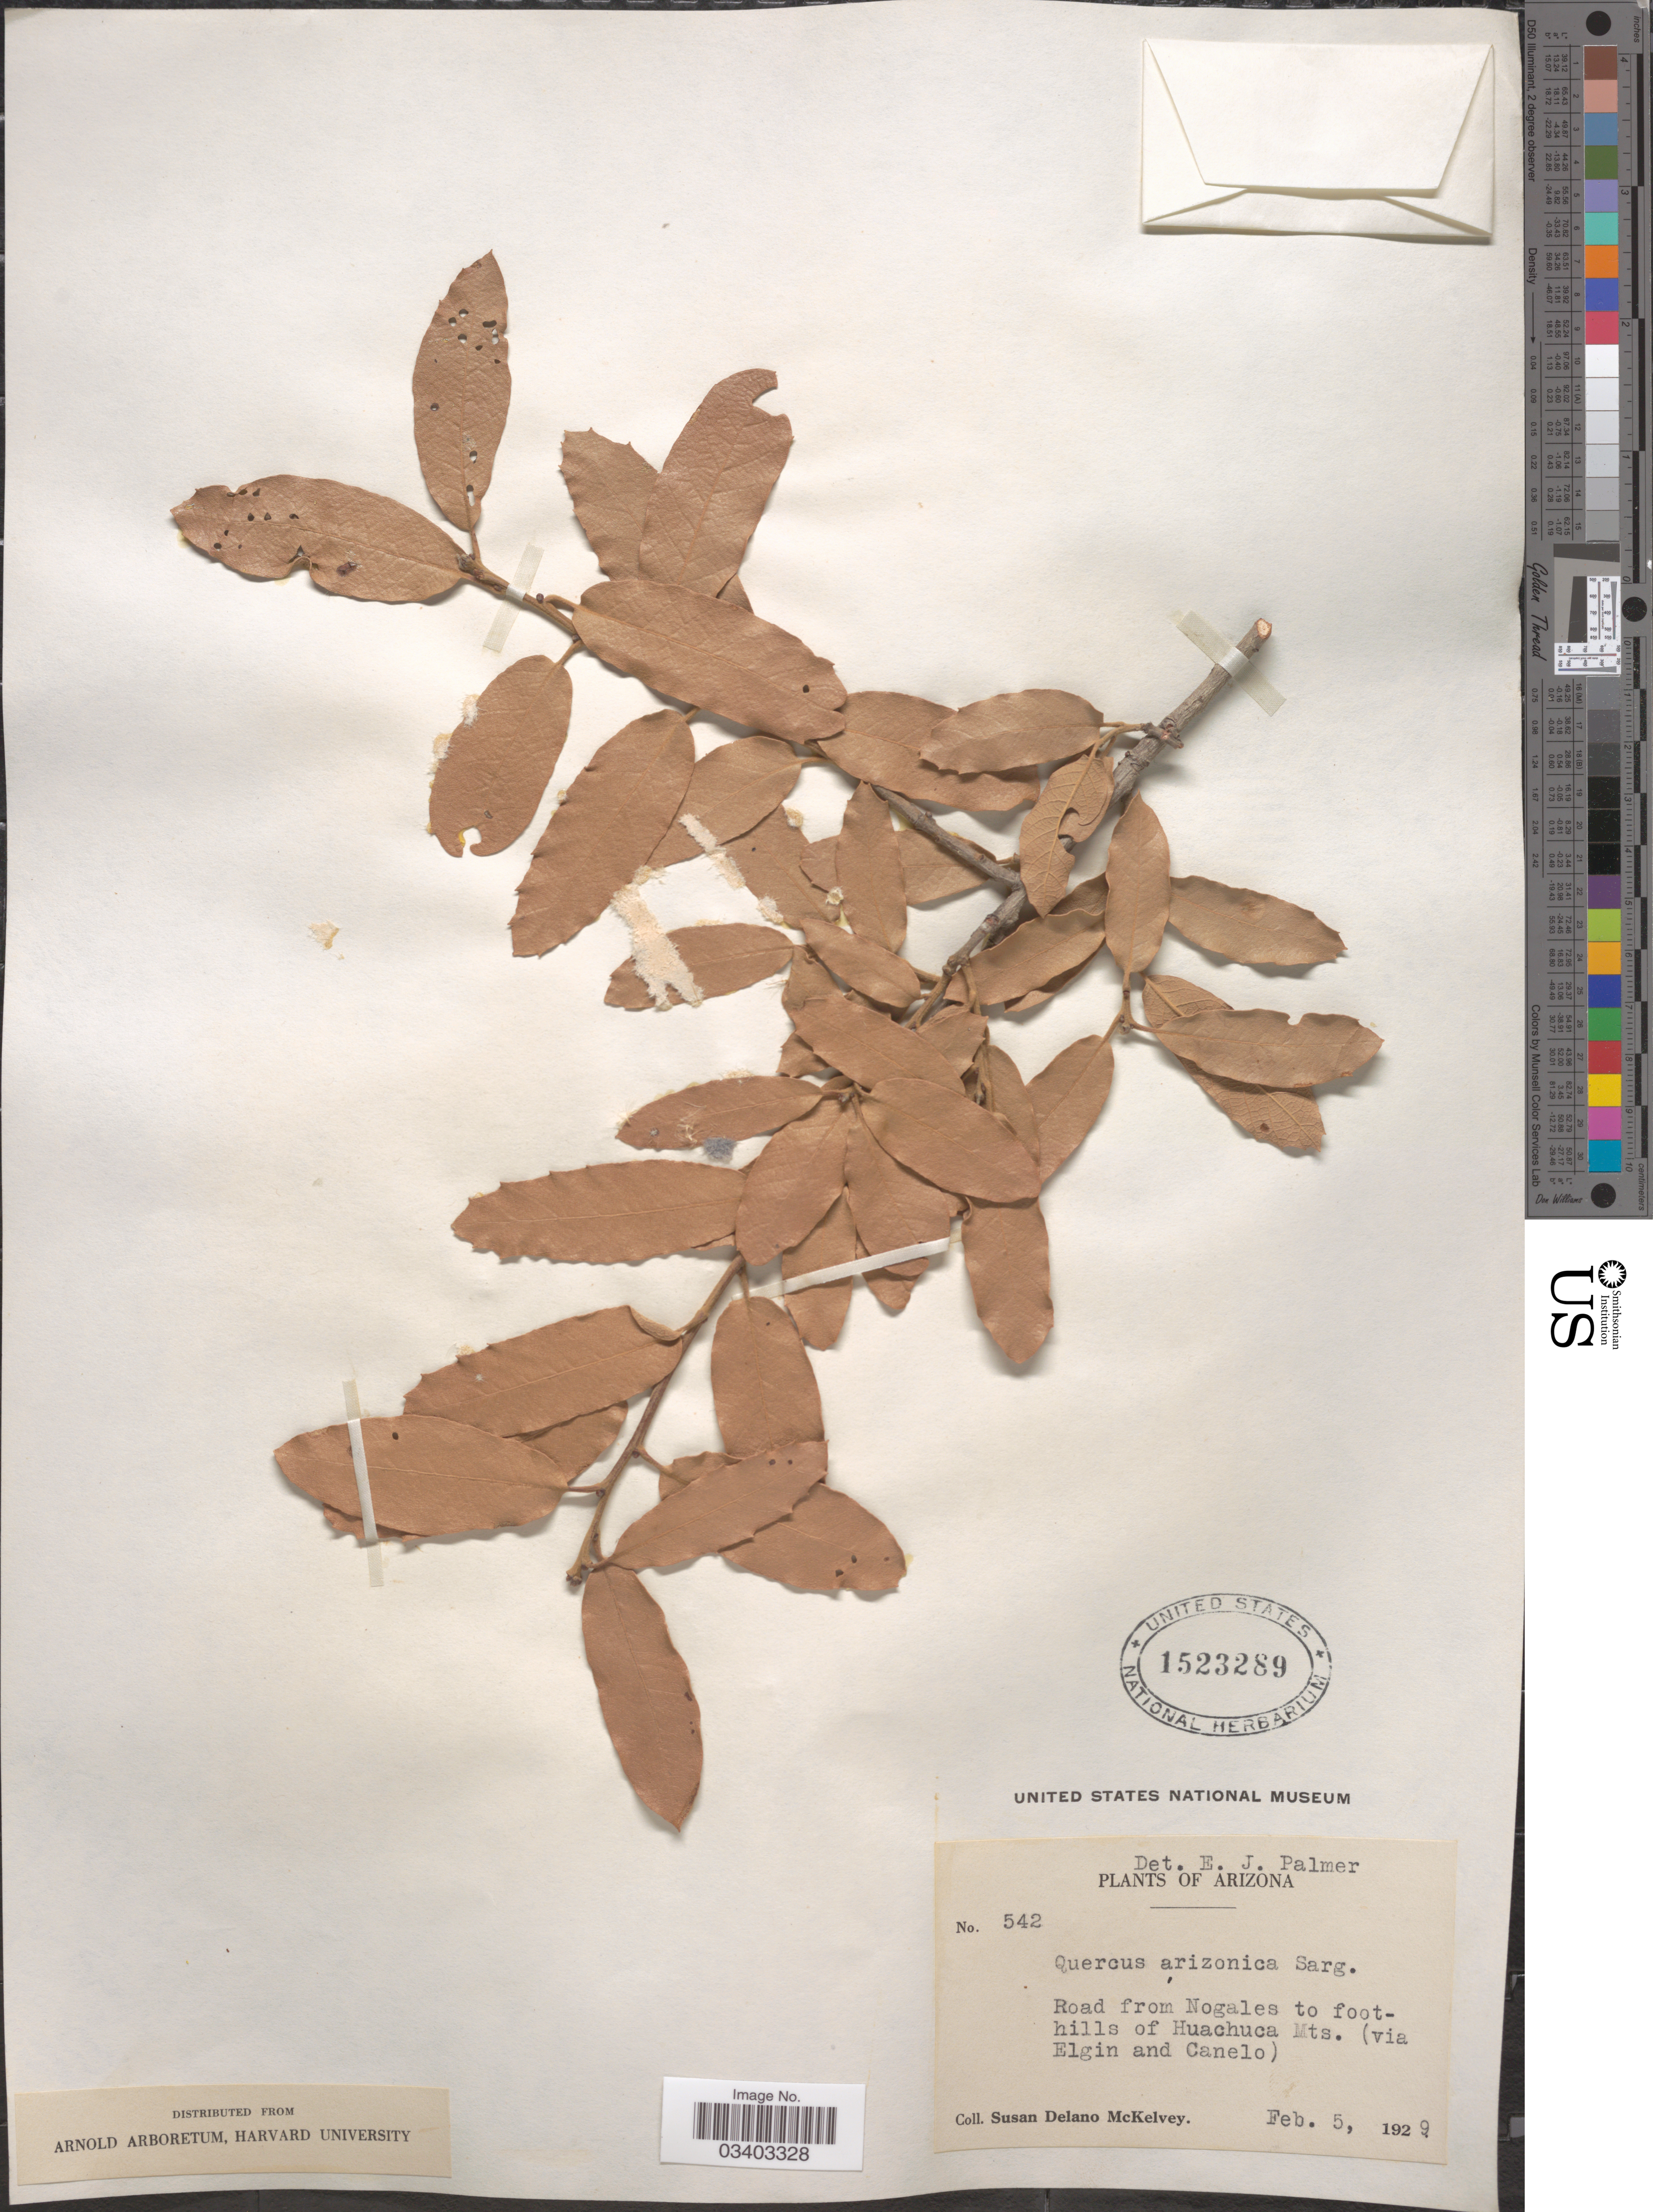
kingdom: Plantae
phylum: Tracheophyta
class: Magnoliopsida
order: Fagales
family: Fagaceae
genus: Quercus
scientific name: Quercus arizonica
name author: Sarg.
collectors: S. A. McKelvey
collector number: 542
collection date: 1929-02-05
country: United States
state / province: Arizona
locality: Road from Nogales to foothills of Huachuca Mts. (via Elgin and Canelo).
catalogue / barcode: US 1523289